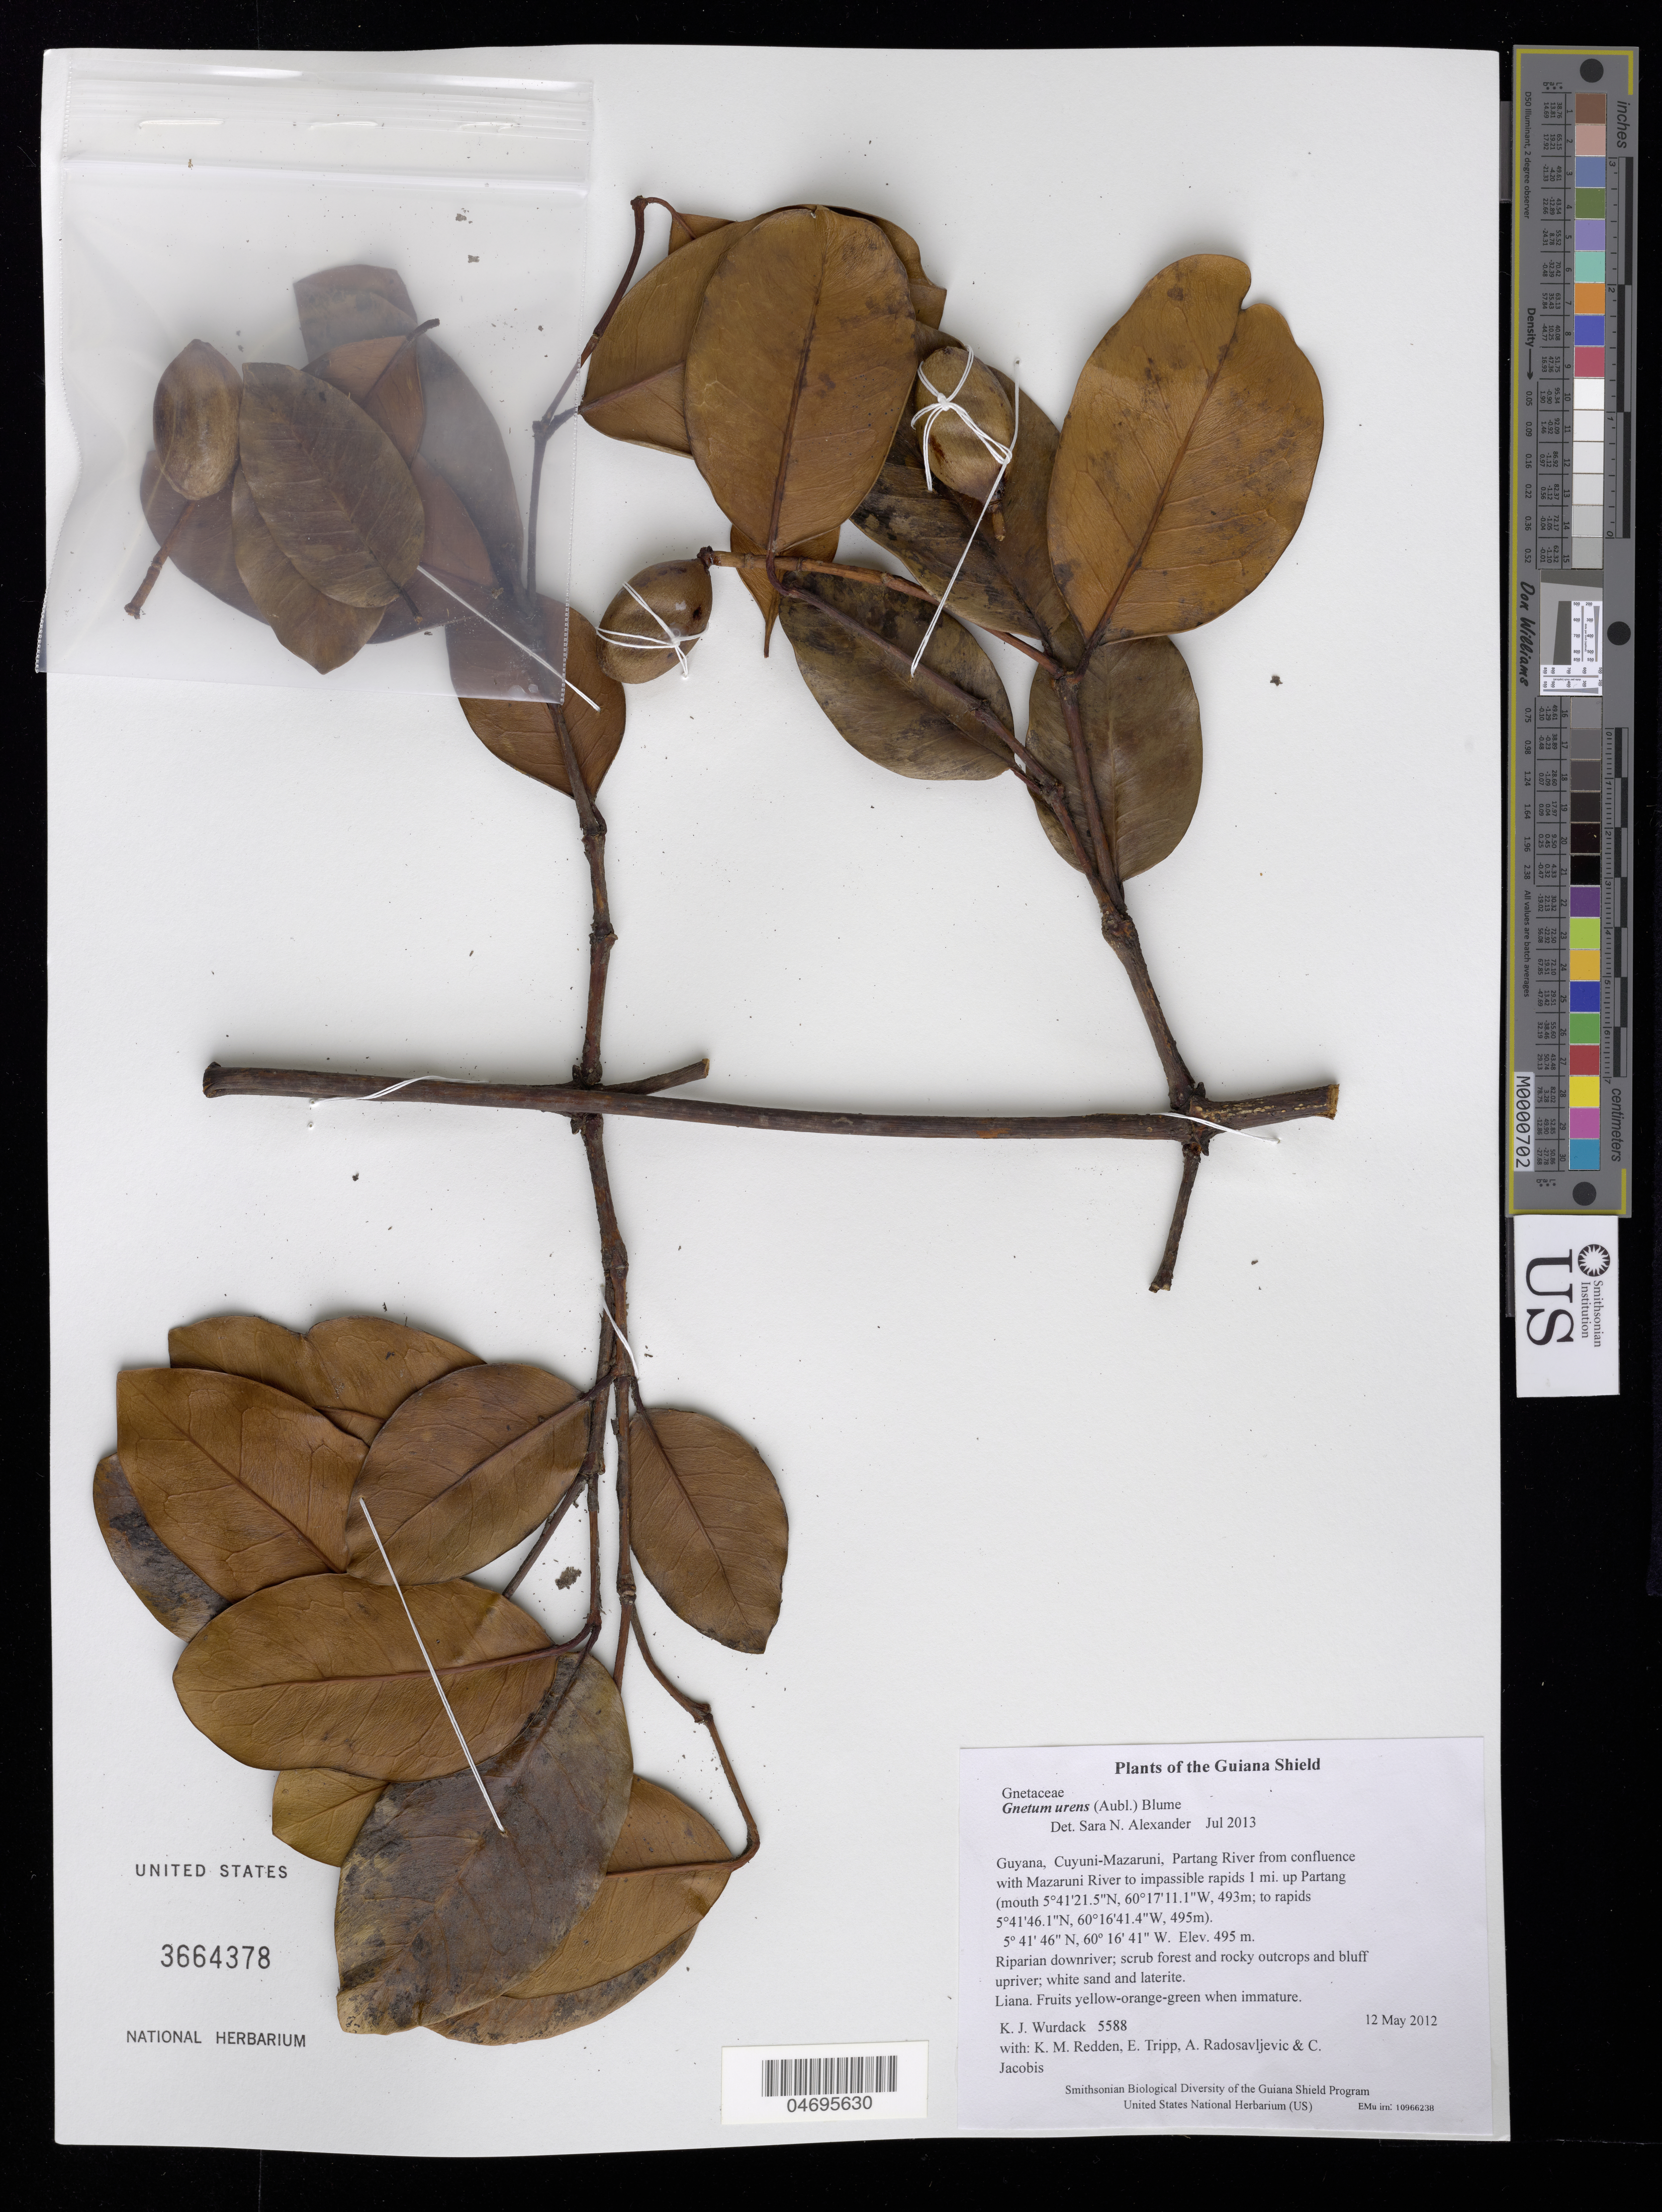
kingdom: Plantae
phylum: Tracheophyta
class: Gnetopsida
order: Gnetales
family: Gnetaceae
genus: Gnetum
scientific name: Gnetum urens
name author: (Aubl.) Blume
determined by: Alexander, S. N.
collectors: K. Wurdack, K. M. Redden, E. Tripp, A. Radosavljevic & C. Jacobis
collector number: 5588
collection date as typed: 12 May 2012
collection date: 2012-05-12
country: Guyana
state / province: Cuyuni-Mazaruni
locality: Partang River from confluence with Mazaruni River to impassible rapids 1 mi. up Partang (mouth 5°41'21.5"N, 60°17'11.1"W, 493m; to rapids 5°41'46.1"N, 60°16'41.4"W, 495m)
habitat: Riparian downriver; scrub forest and rocky outcrops and bluff upriver; white sand and laterite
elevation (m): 495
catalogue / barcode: US 3664378